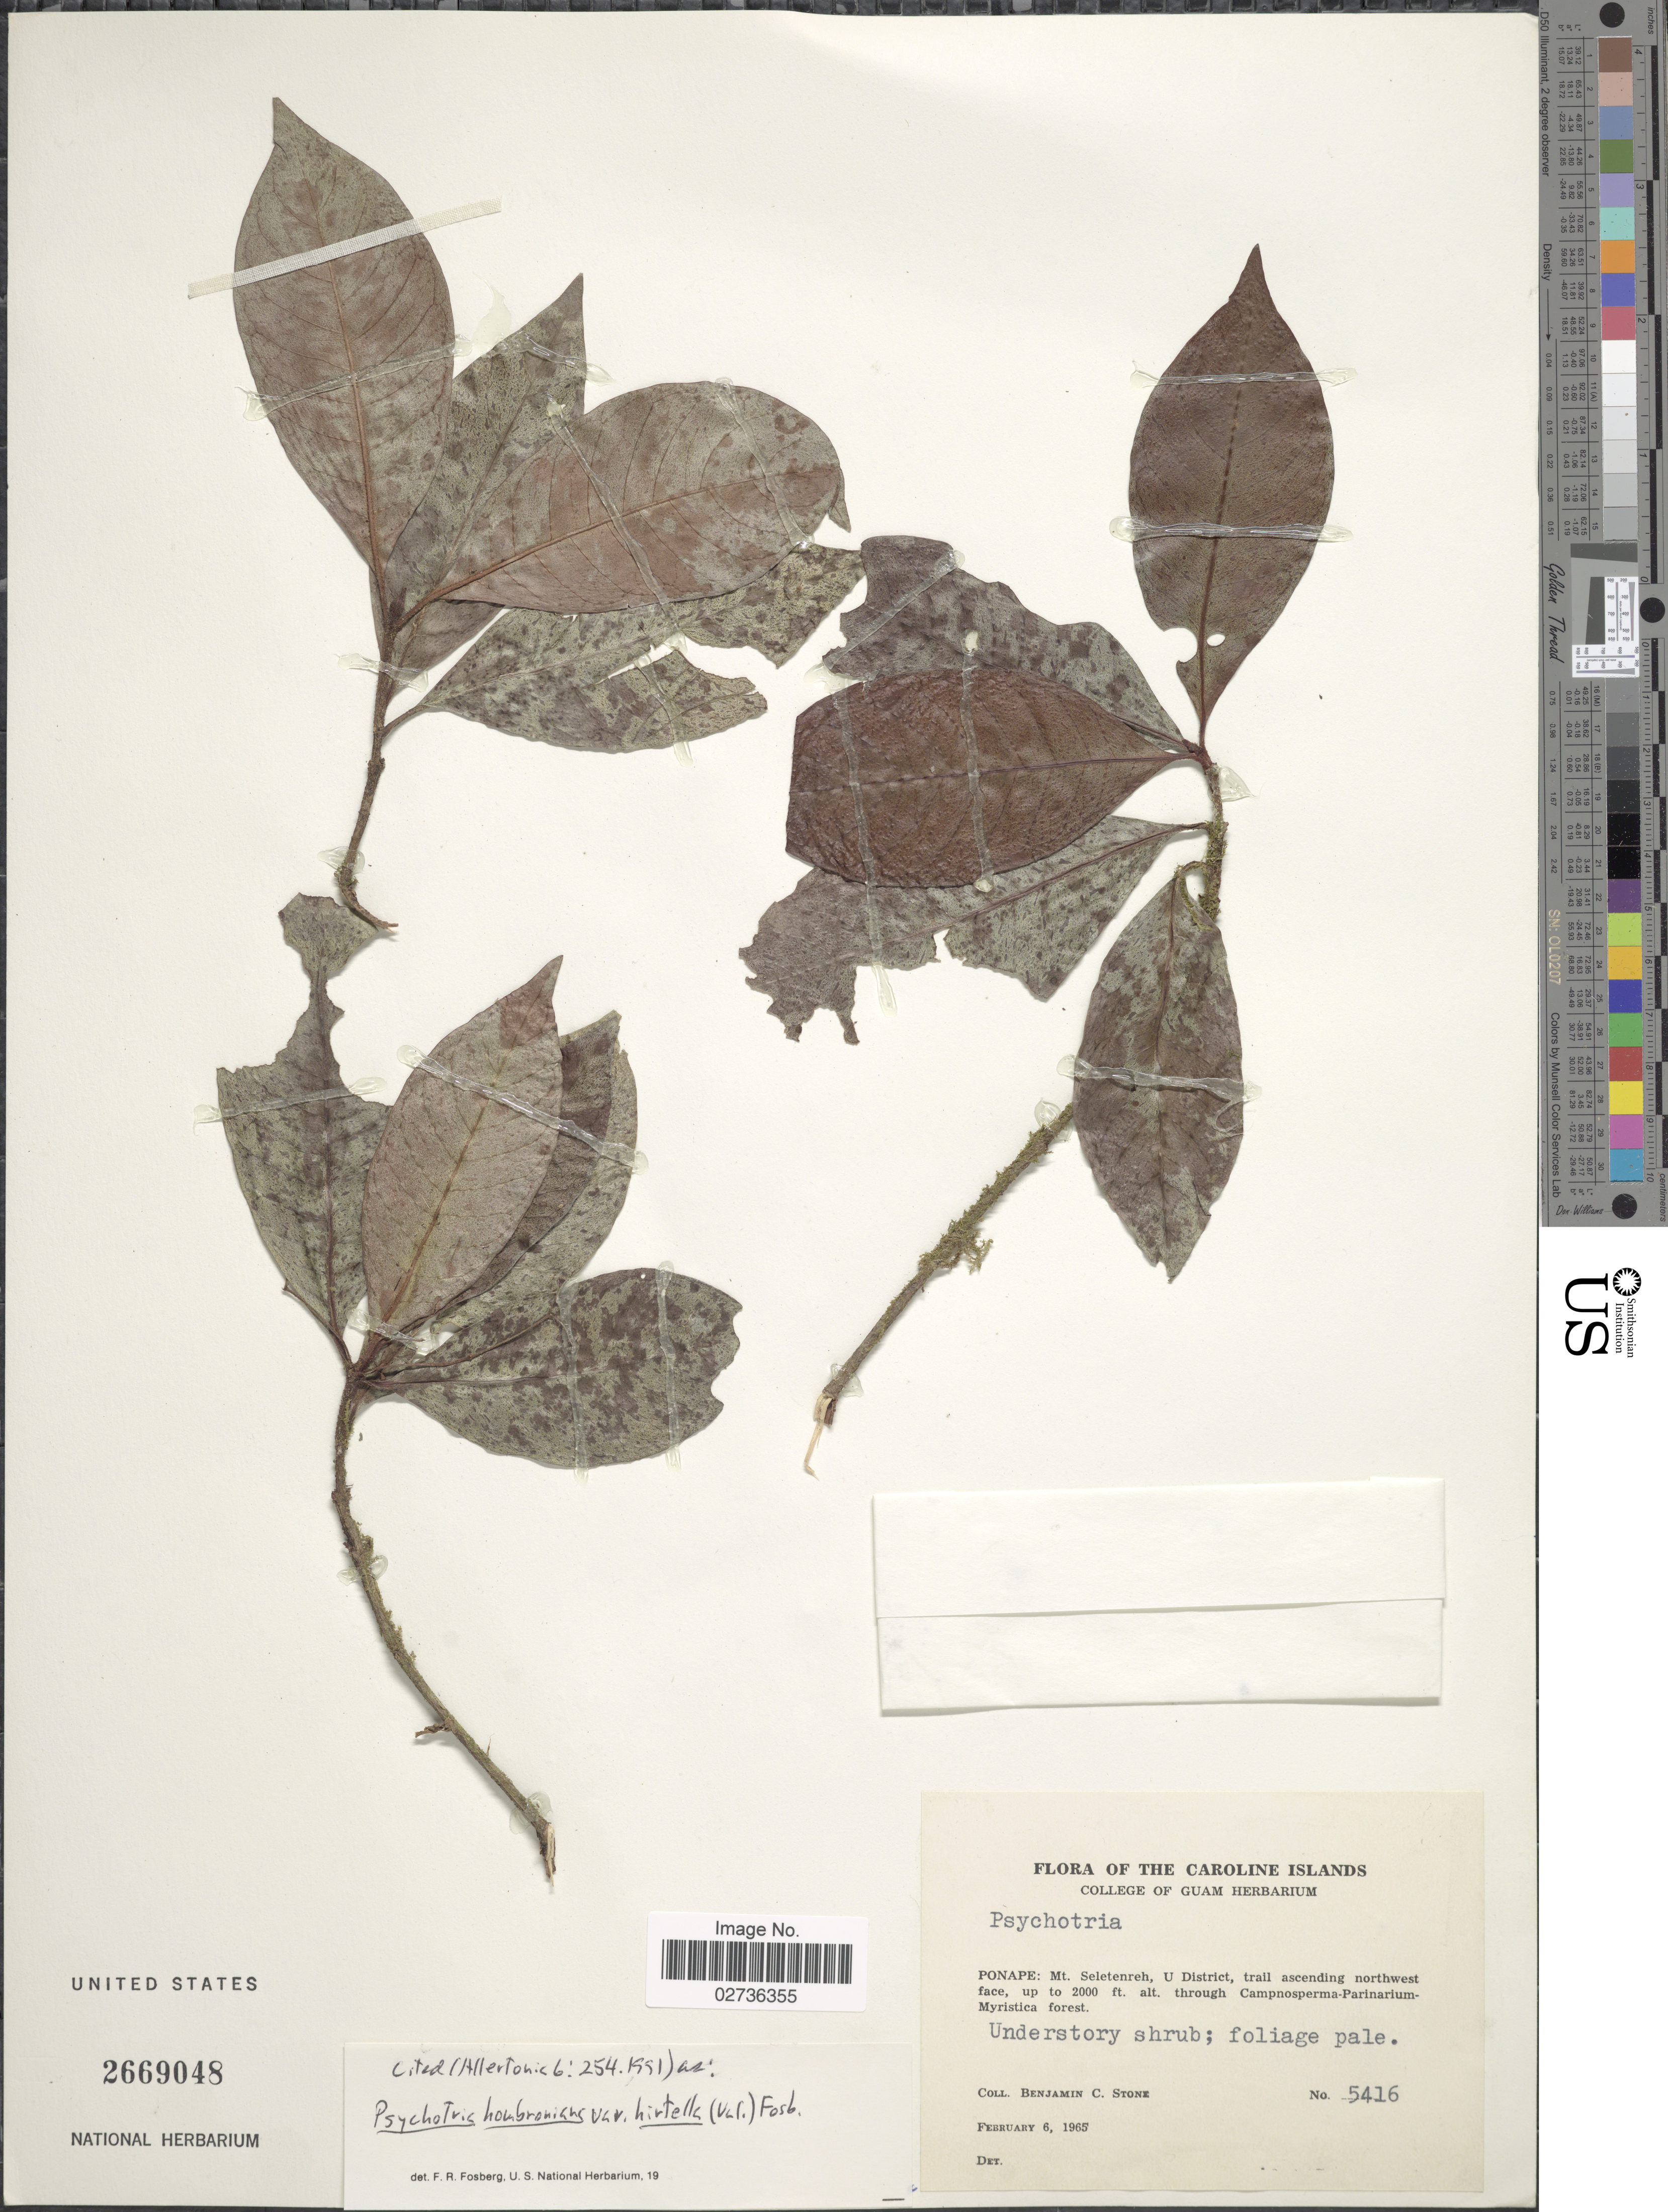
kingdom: Plantae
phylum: Tracheophyta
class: Magnoliopsida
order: Gentianales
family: Rubiaceae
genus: Psychotria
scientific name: Psychotria hombroniana var. hirtella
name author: (Valeton) Fosberg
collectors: B. C. Stone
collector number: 5416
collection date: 1965-02-06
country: Micronesia, Federated States of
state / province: Pohnpei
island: Pohnpei [Ponape]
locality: Ponape: Mt. Seletenreh, U District, trail ascending northwest face.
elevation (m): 610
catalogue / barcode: US 2669048